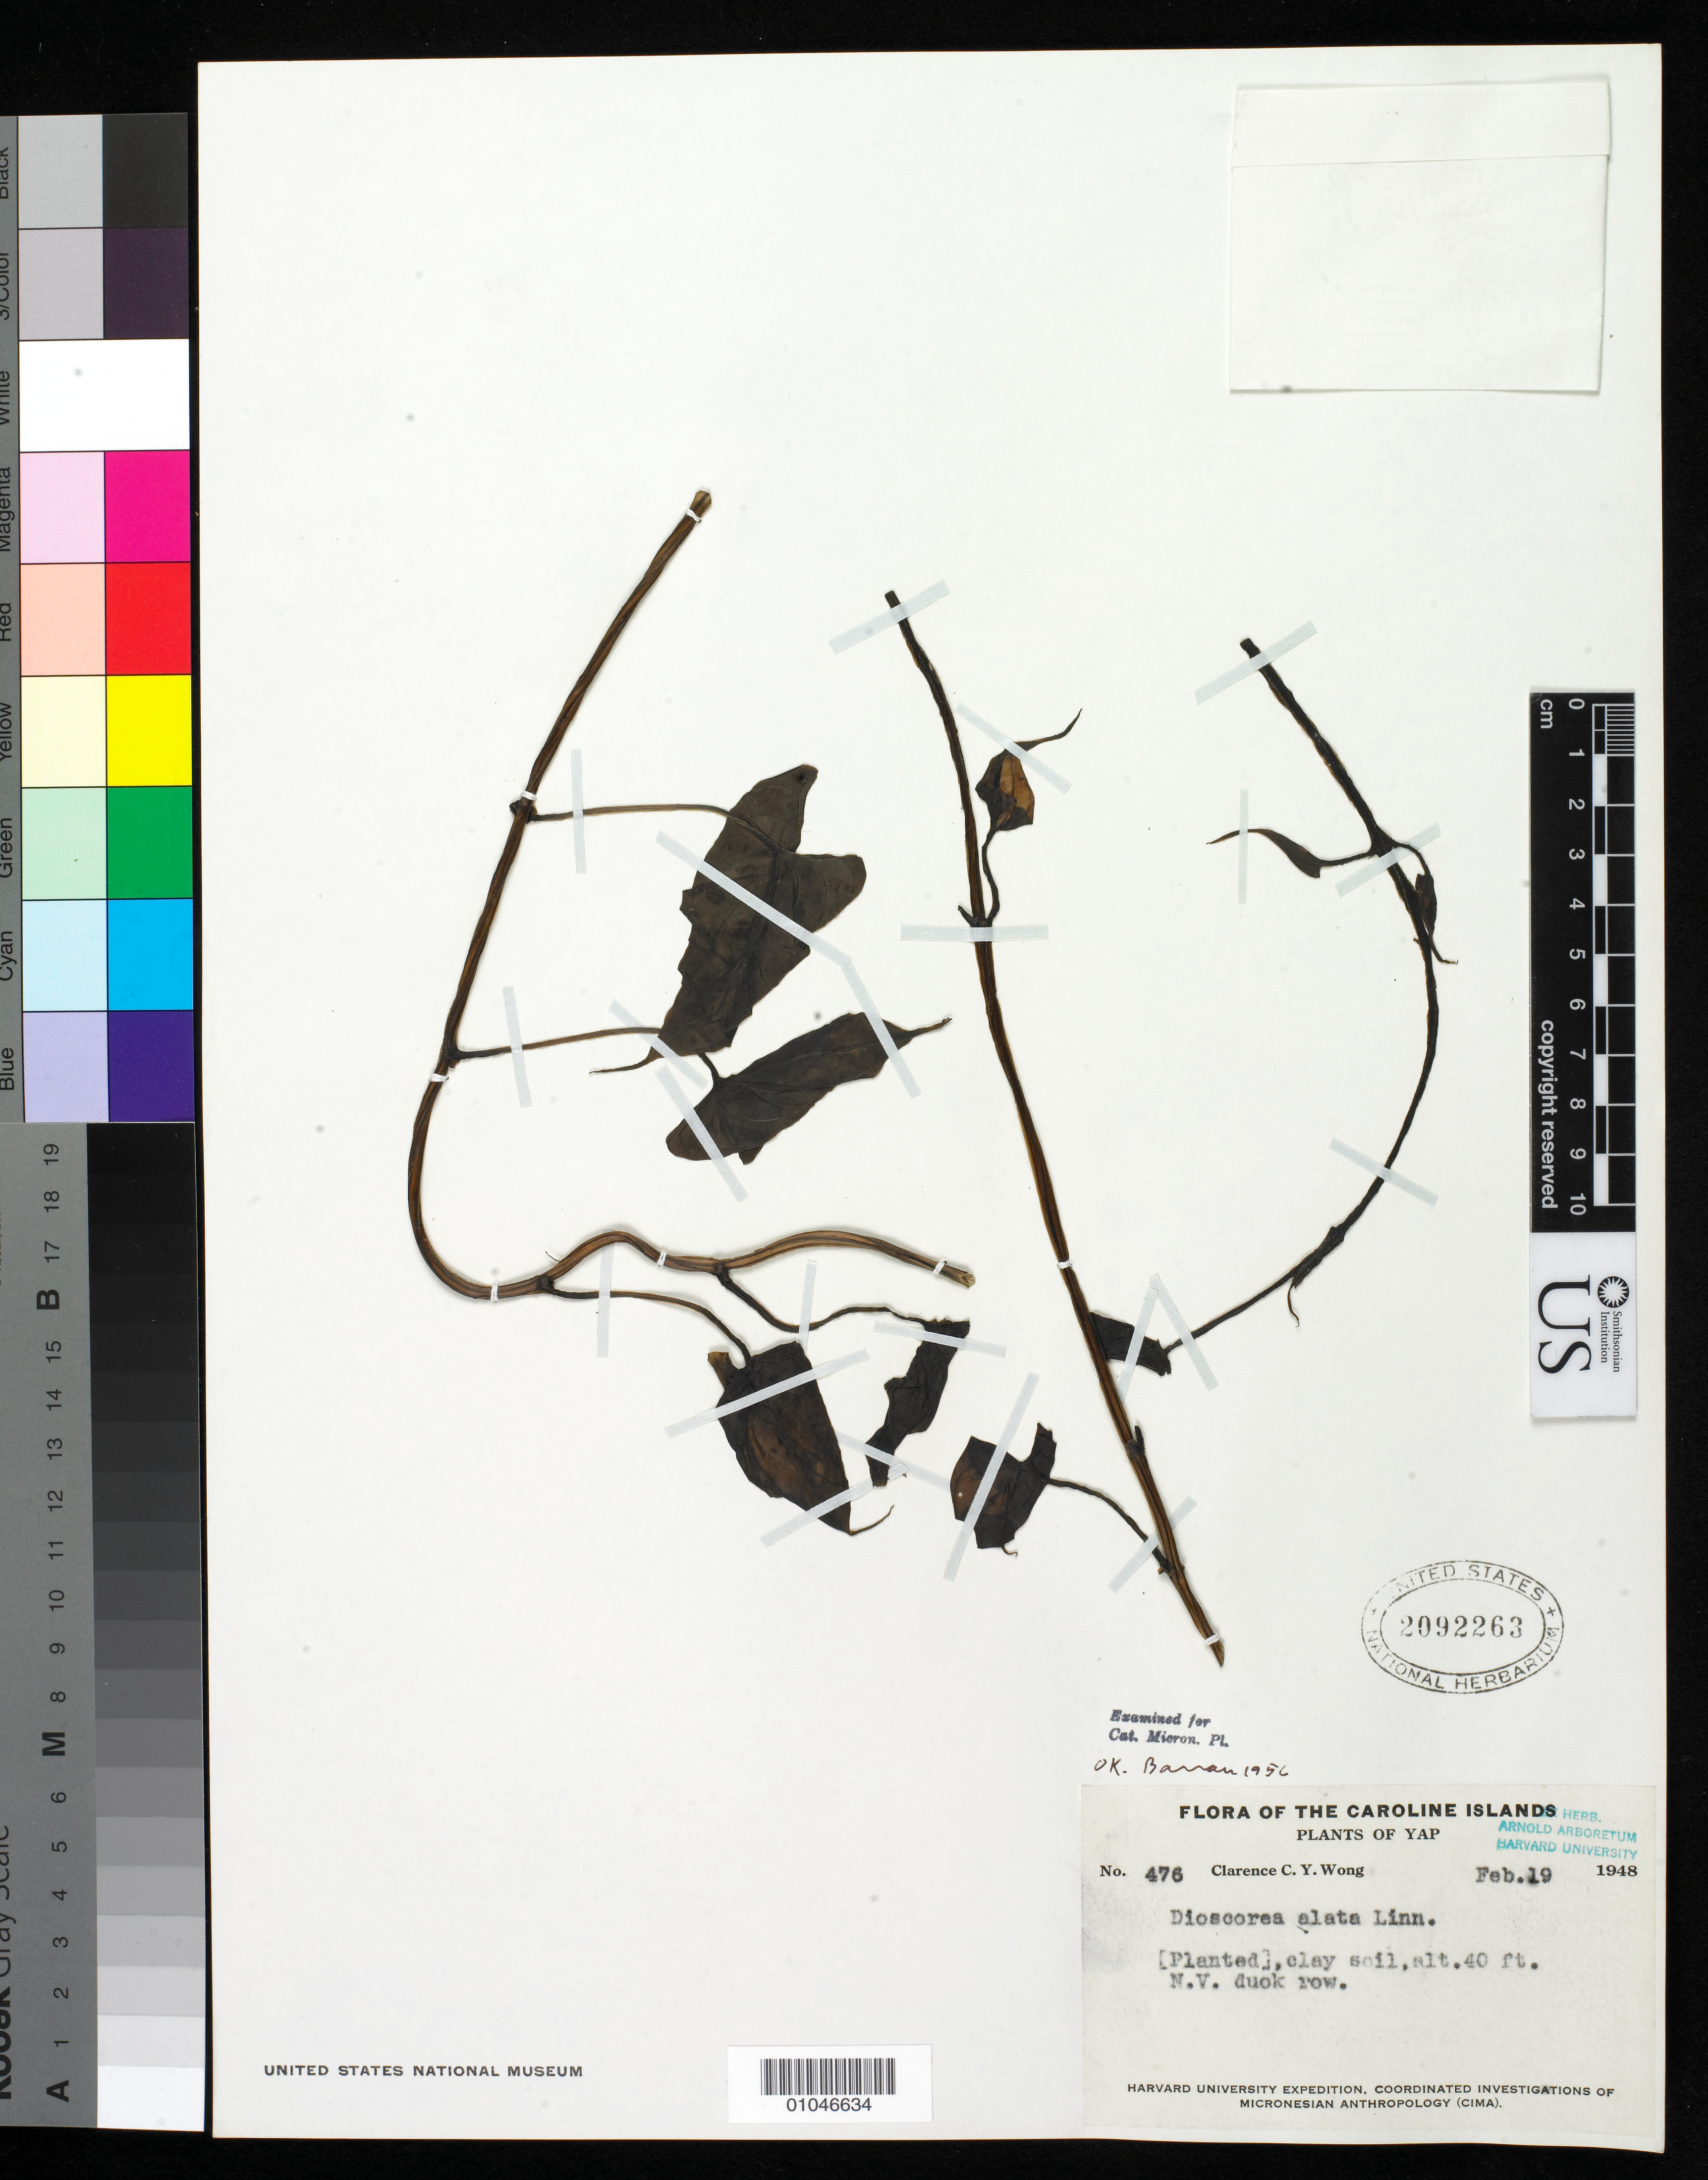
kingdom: Plantae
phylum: Tracheophyta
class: Liliopsida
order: Dioscoreales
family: Dioscoreaceae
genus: Dioscorea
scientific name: Dioscorea alata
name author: L.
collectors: C. Wong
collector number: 476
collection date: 1948-02-19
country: Micronesia, Federated States of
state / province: Yap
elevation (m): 12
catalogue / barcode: US 2092263